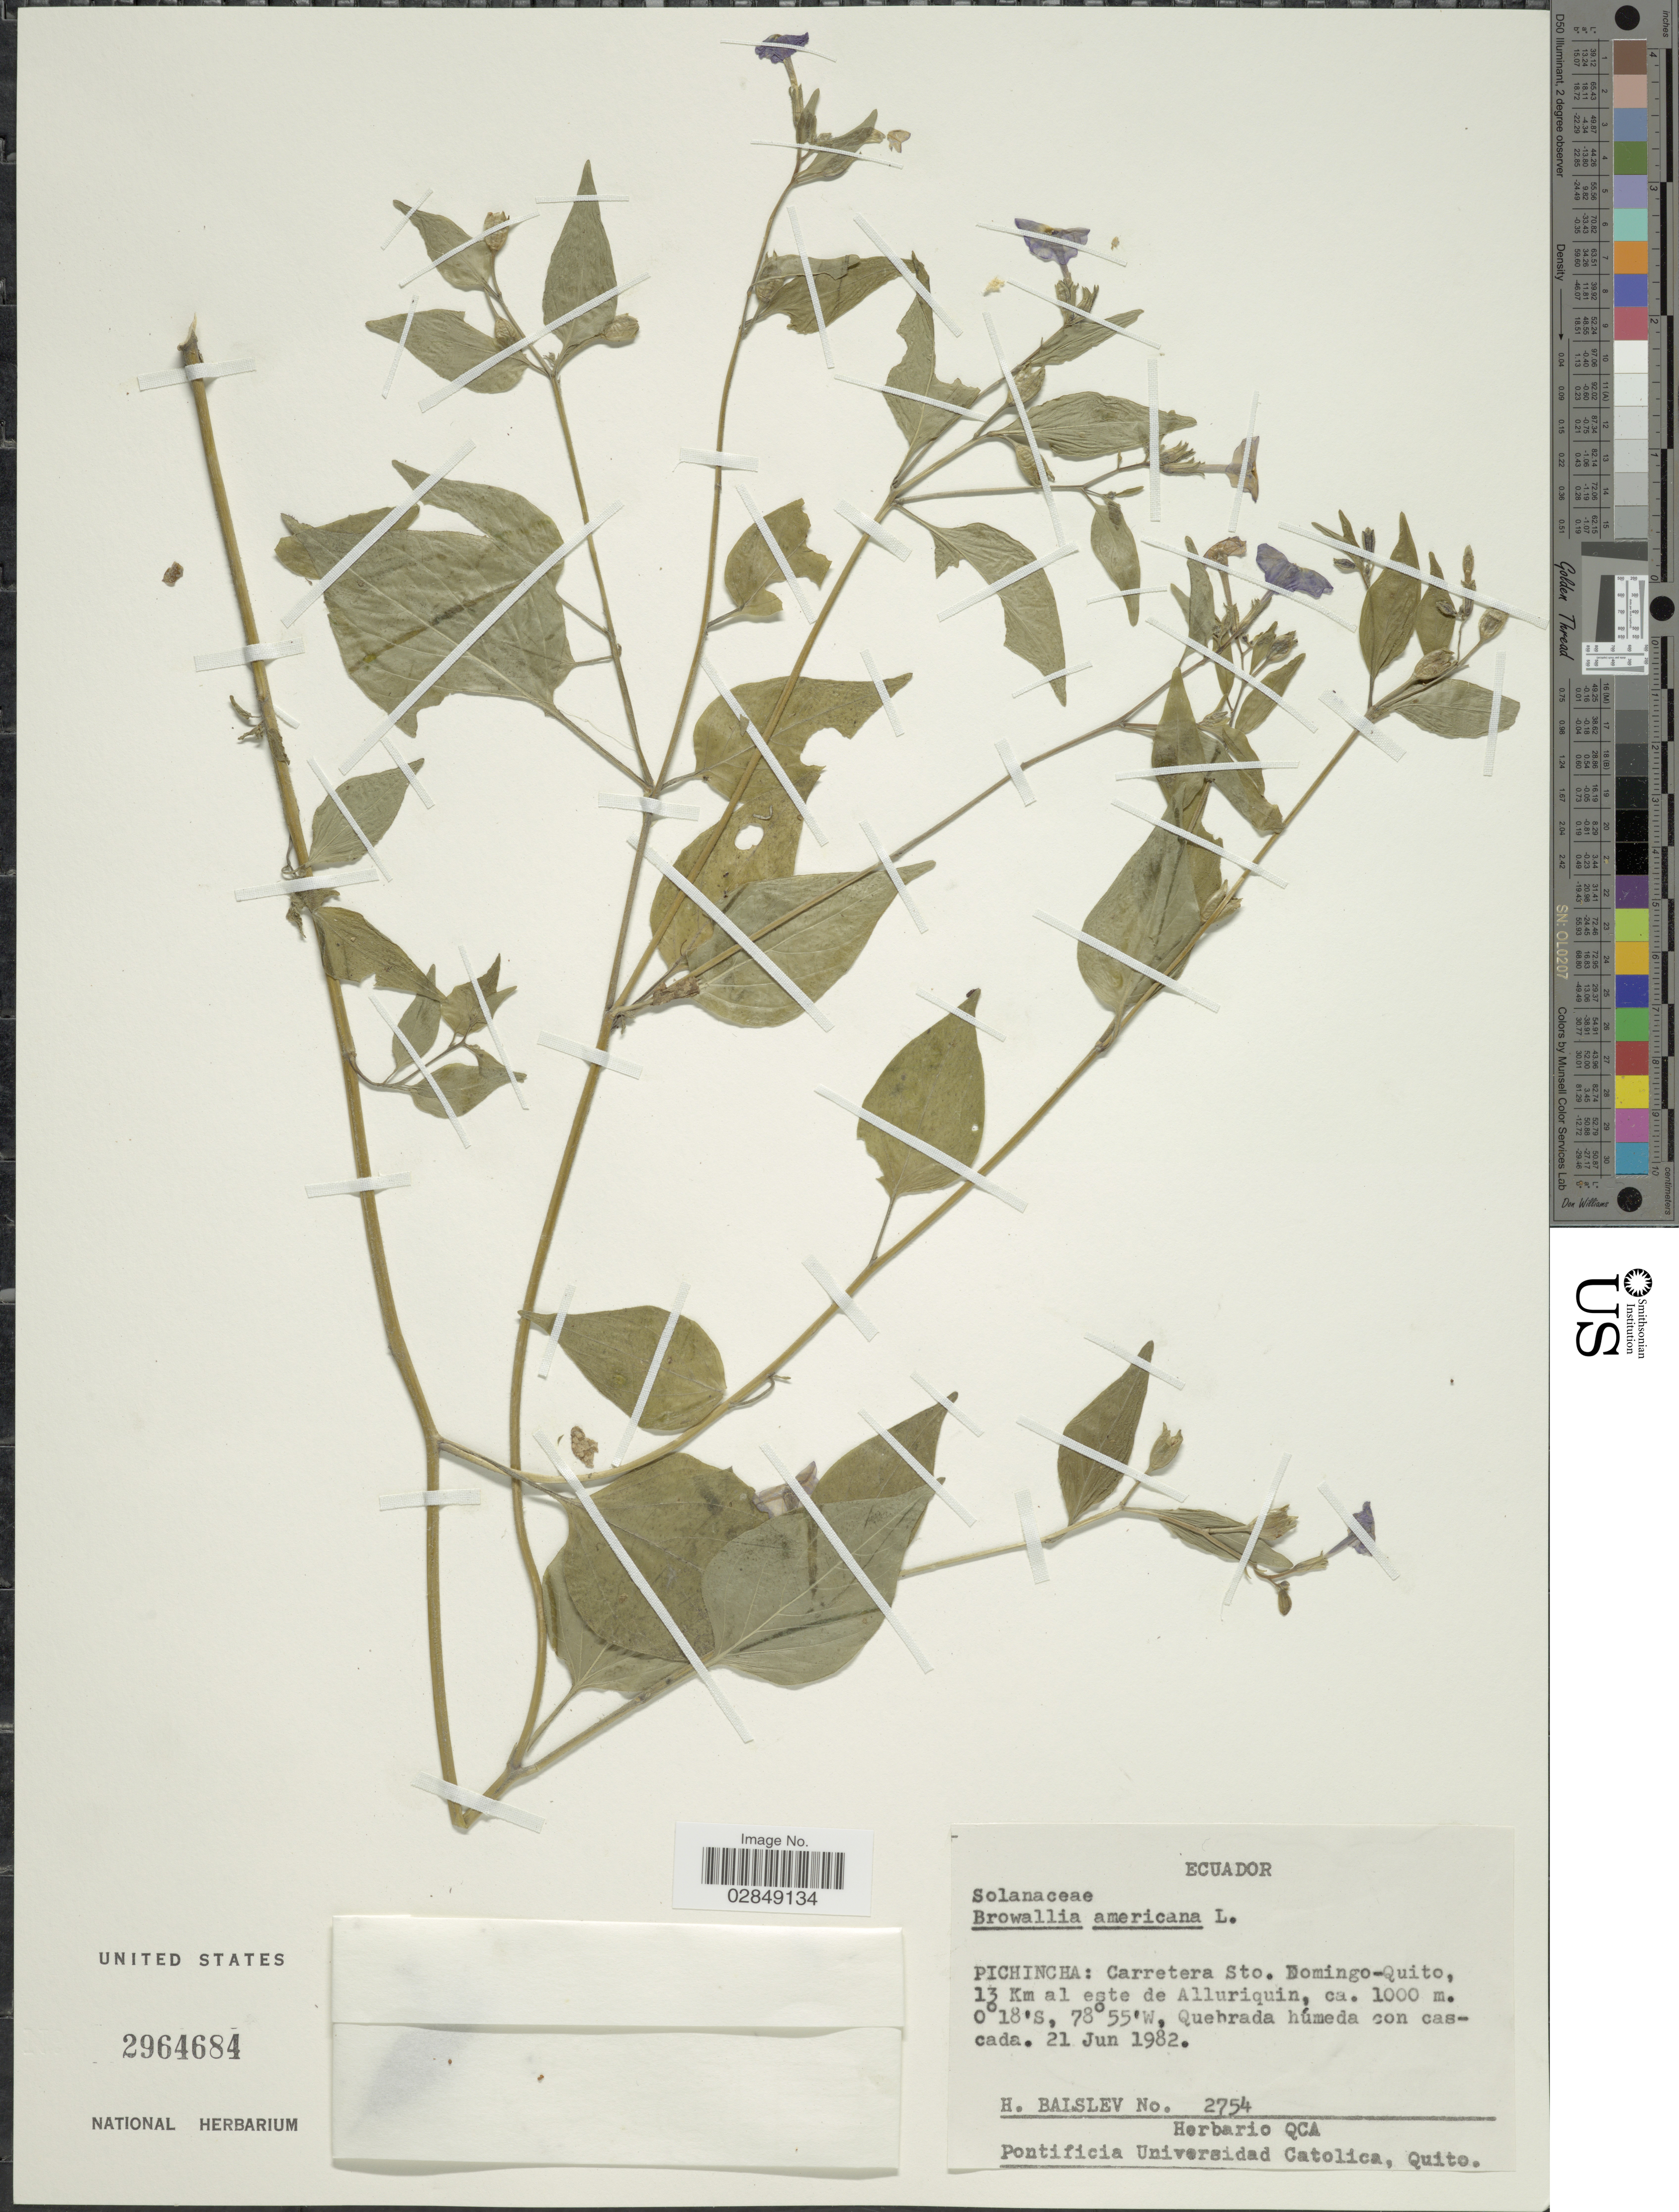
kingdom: Plantae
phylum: Tracheophyta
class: Magnoliopsida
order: Solanales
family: Solanaceae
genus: Browallia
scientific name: Browallia americana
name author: L.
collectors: H. Balslev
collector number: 2754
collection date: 1982-06-21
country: Ecuador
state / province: Pichincha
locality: Carretera Sto. Domingo-Quito, 13 Km al este de Alluriquin.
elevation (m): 1000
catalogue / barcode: US 2964684